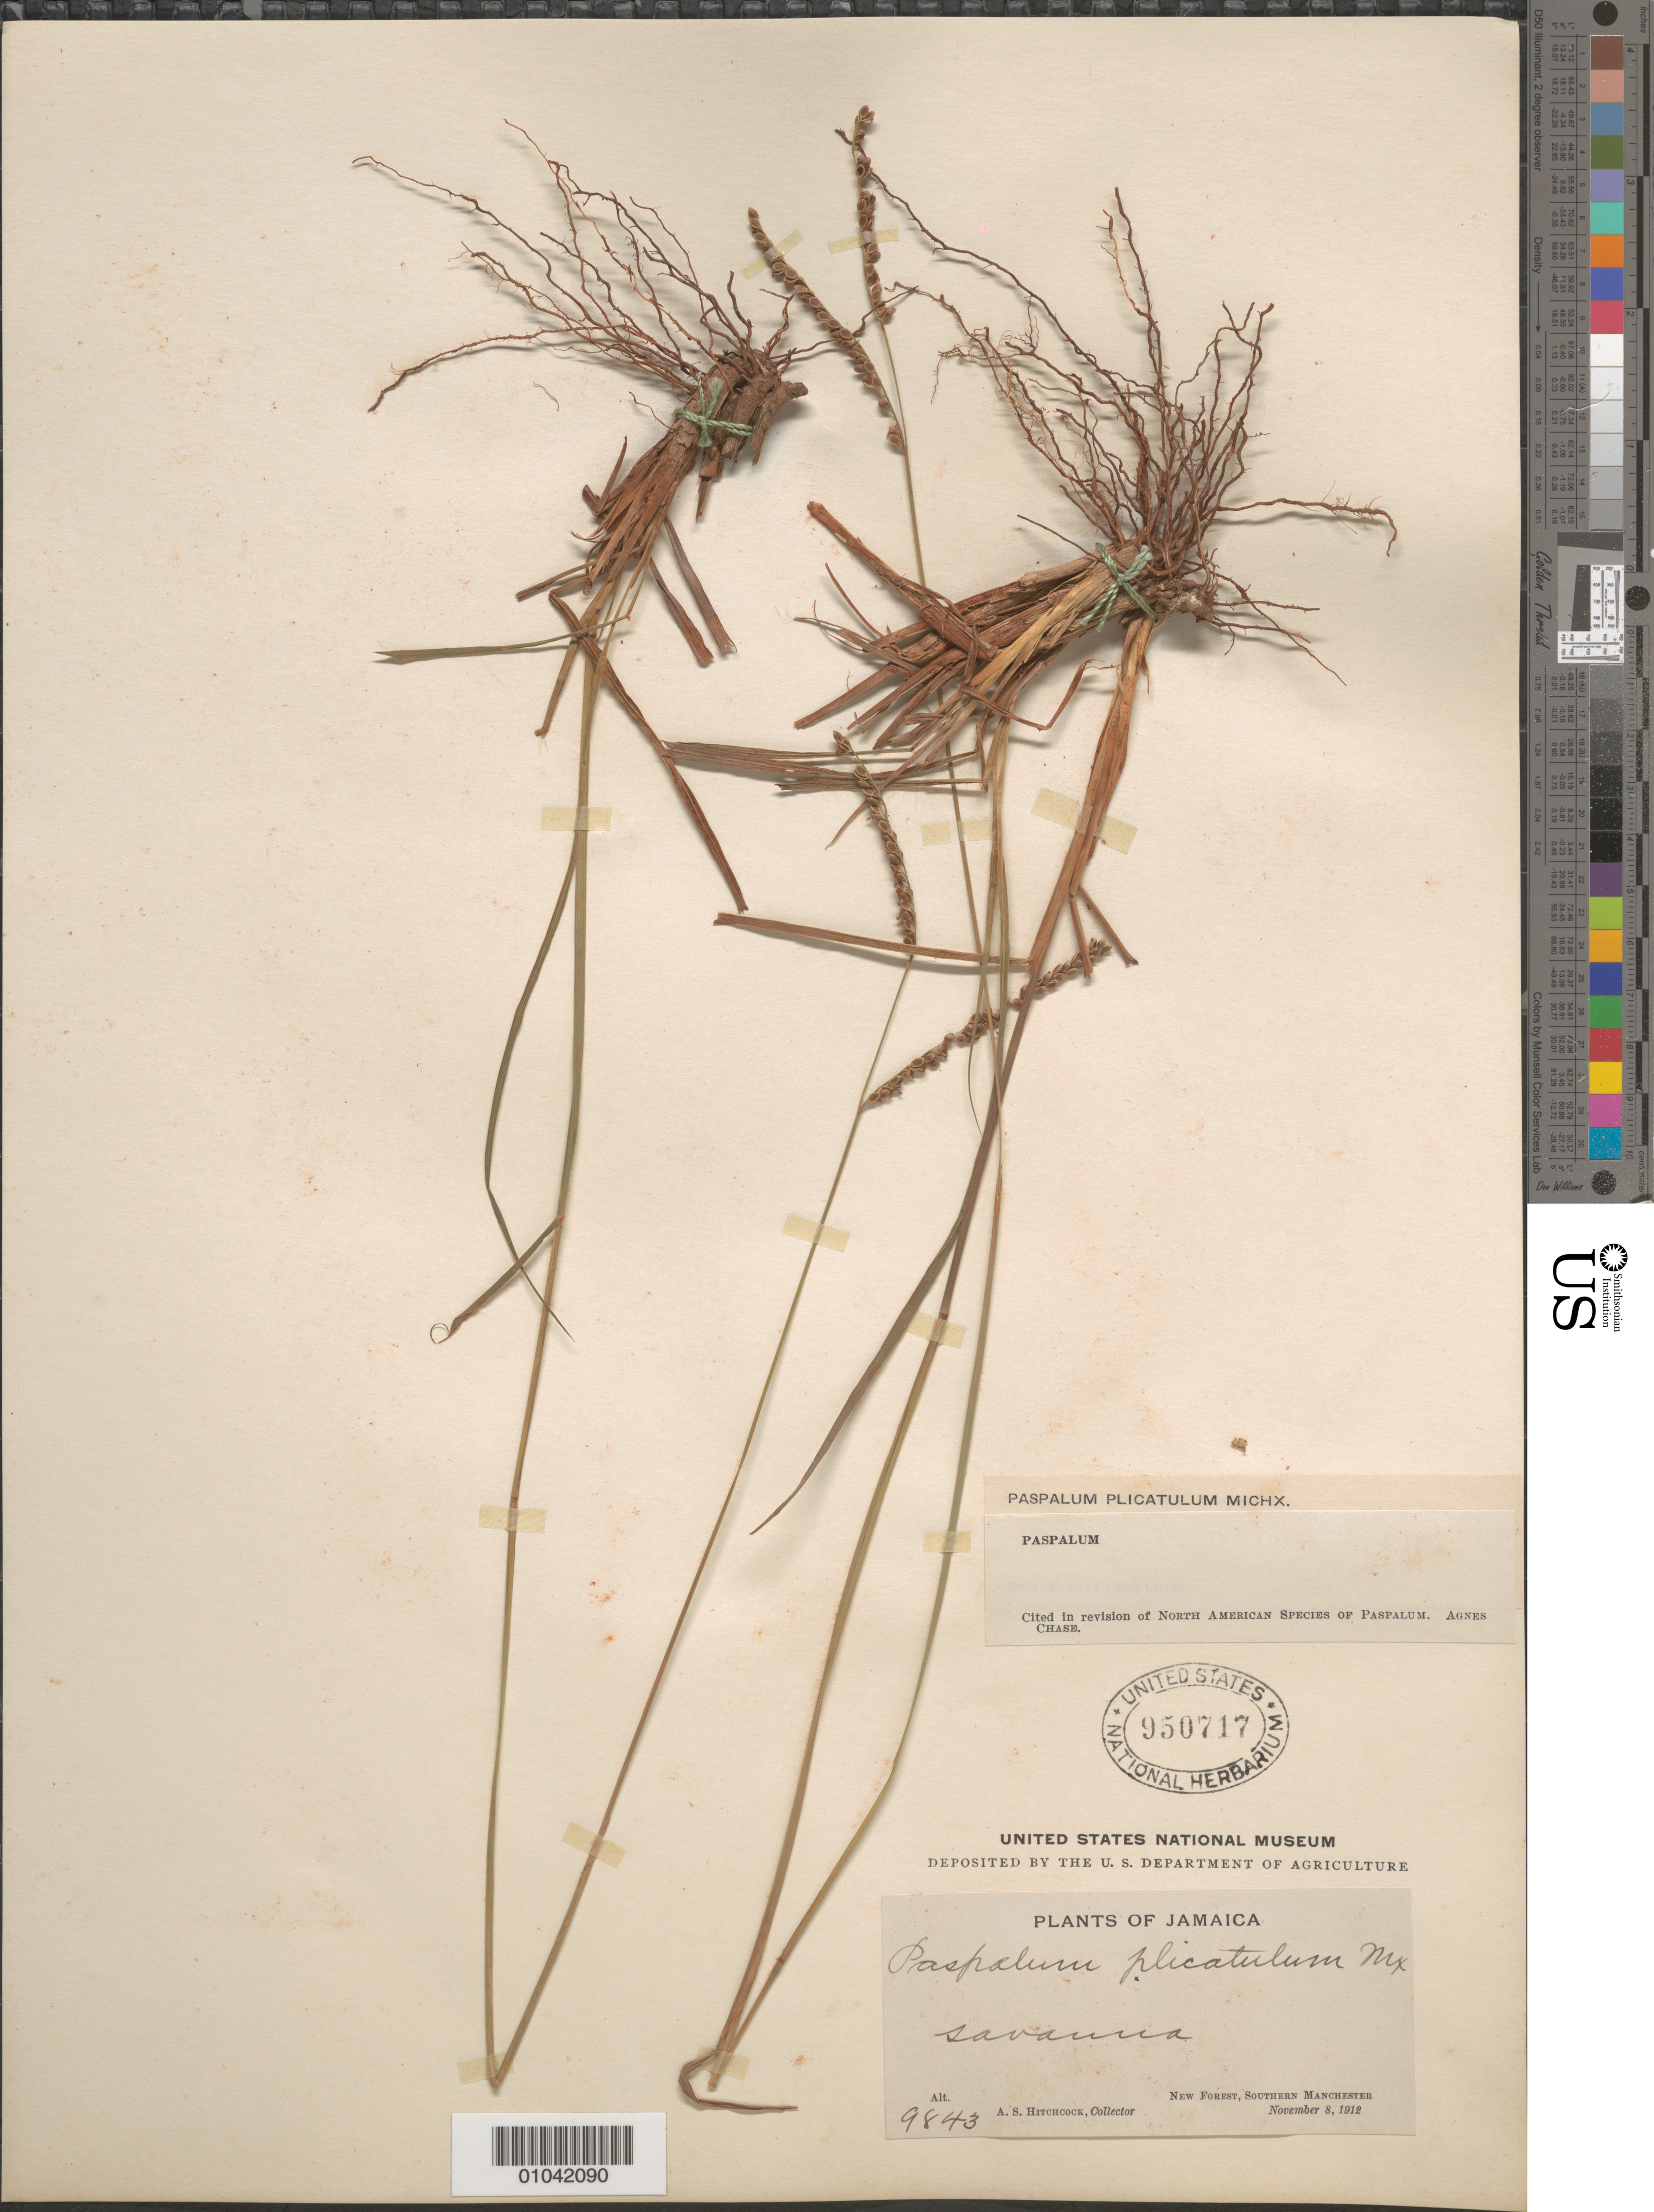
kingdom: Plantae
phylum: Tracheophyta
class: Liliopsida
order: Poales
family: Poaceae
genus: Paspalum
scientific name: Paspalum plicatulum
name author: Michx.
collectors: A. S. Hitchcock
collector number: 9843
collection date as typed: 08 Nov 1912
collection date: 1912-11-08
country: Jamaica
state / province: Manchester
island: Jamaica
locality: New Forest, southern Manchester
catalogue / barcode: US 950717